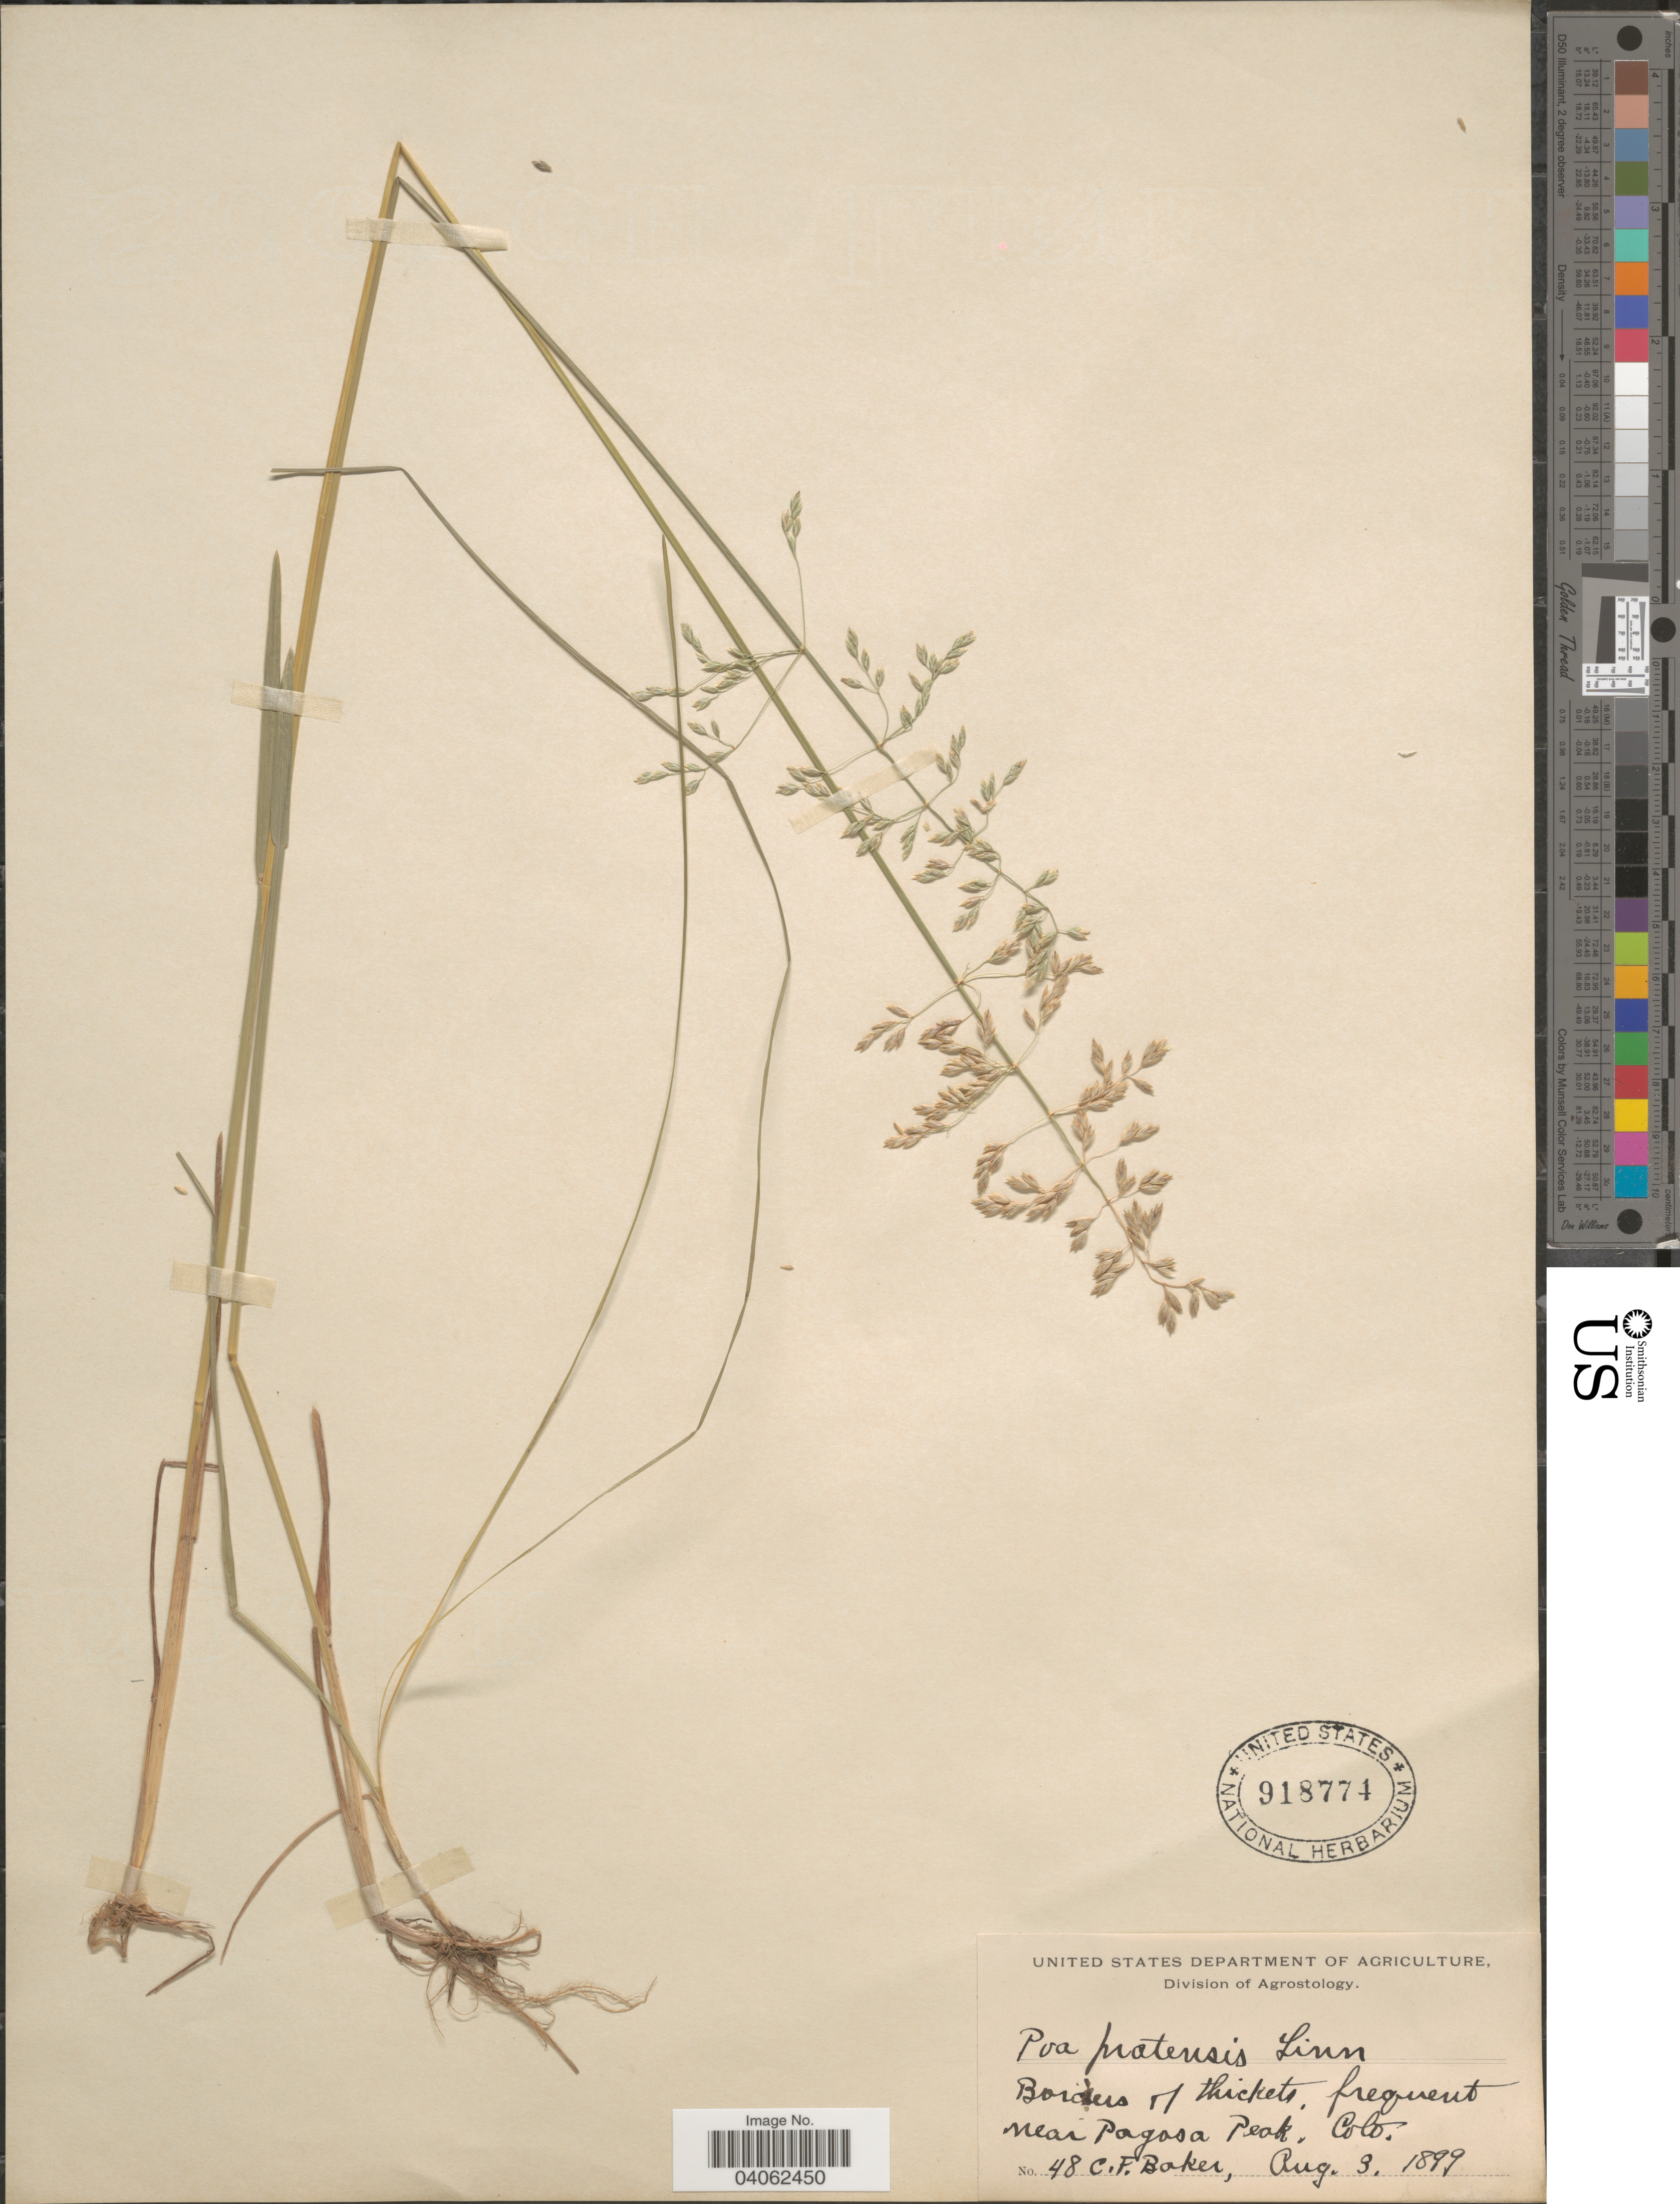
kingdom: Plantae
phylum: Tracheophyta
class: Liliopsida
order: Poales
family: Poaceae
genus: Poa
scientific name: Poa pratensis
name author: L.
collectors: C. F. Baker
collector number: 48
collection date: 1899-08-03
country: United States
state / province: Colorado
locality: Borders of thickets, near Pagosa Peak.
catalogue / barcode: US 918774